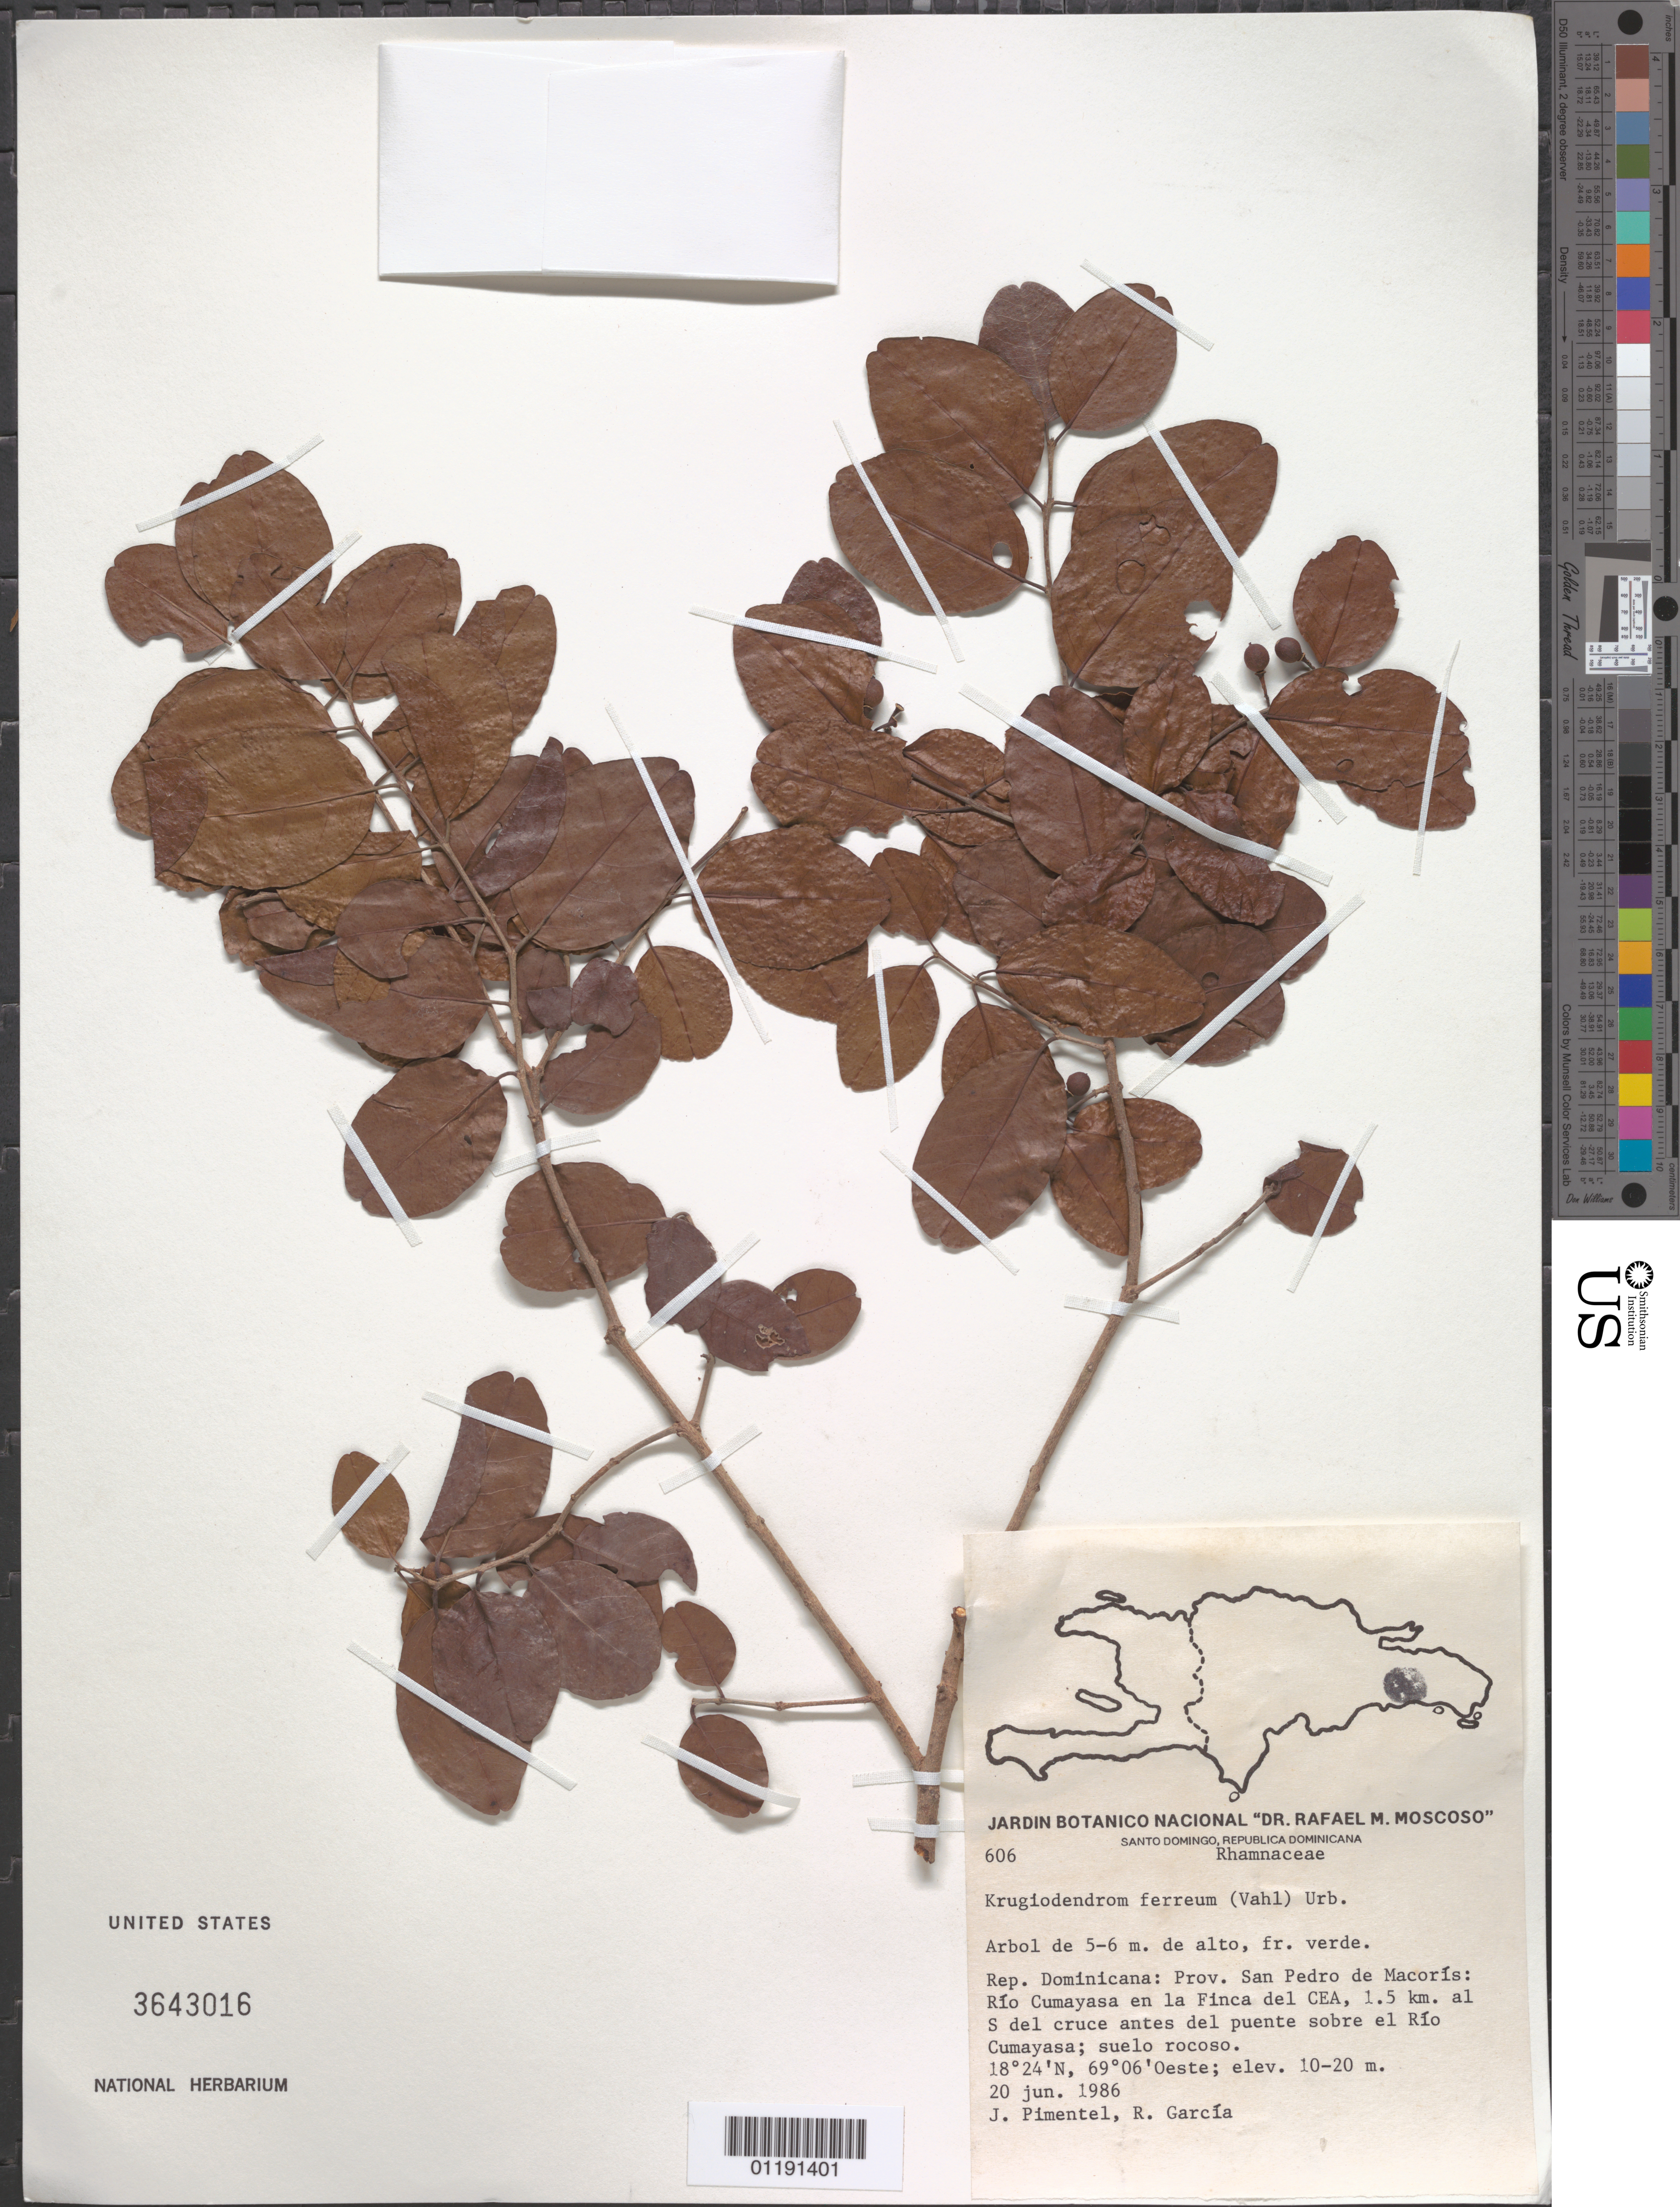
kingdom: Plantae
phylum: Tracheophyta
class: Magnoliopsida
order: Rosales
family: Rhamnaceae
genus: Krugiodendron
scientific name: Krugiodendron ferreum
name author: (Vahl) Urb.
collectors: J. Pimentel & R. G. García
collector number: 606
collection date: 1986-06-20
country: Dominican Republic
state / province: San Pedro de Macorís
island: Hispaniola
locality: Río Cumayasa in the Estate of CEA, 1.5 km. S of the crossing before the bridge over Río Cumayasa.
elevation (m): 10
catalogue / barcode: US 3643016